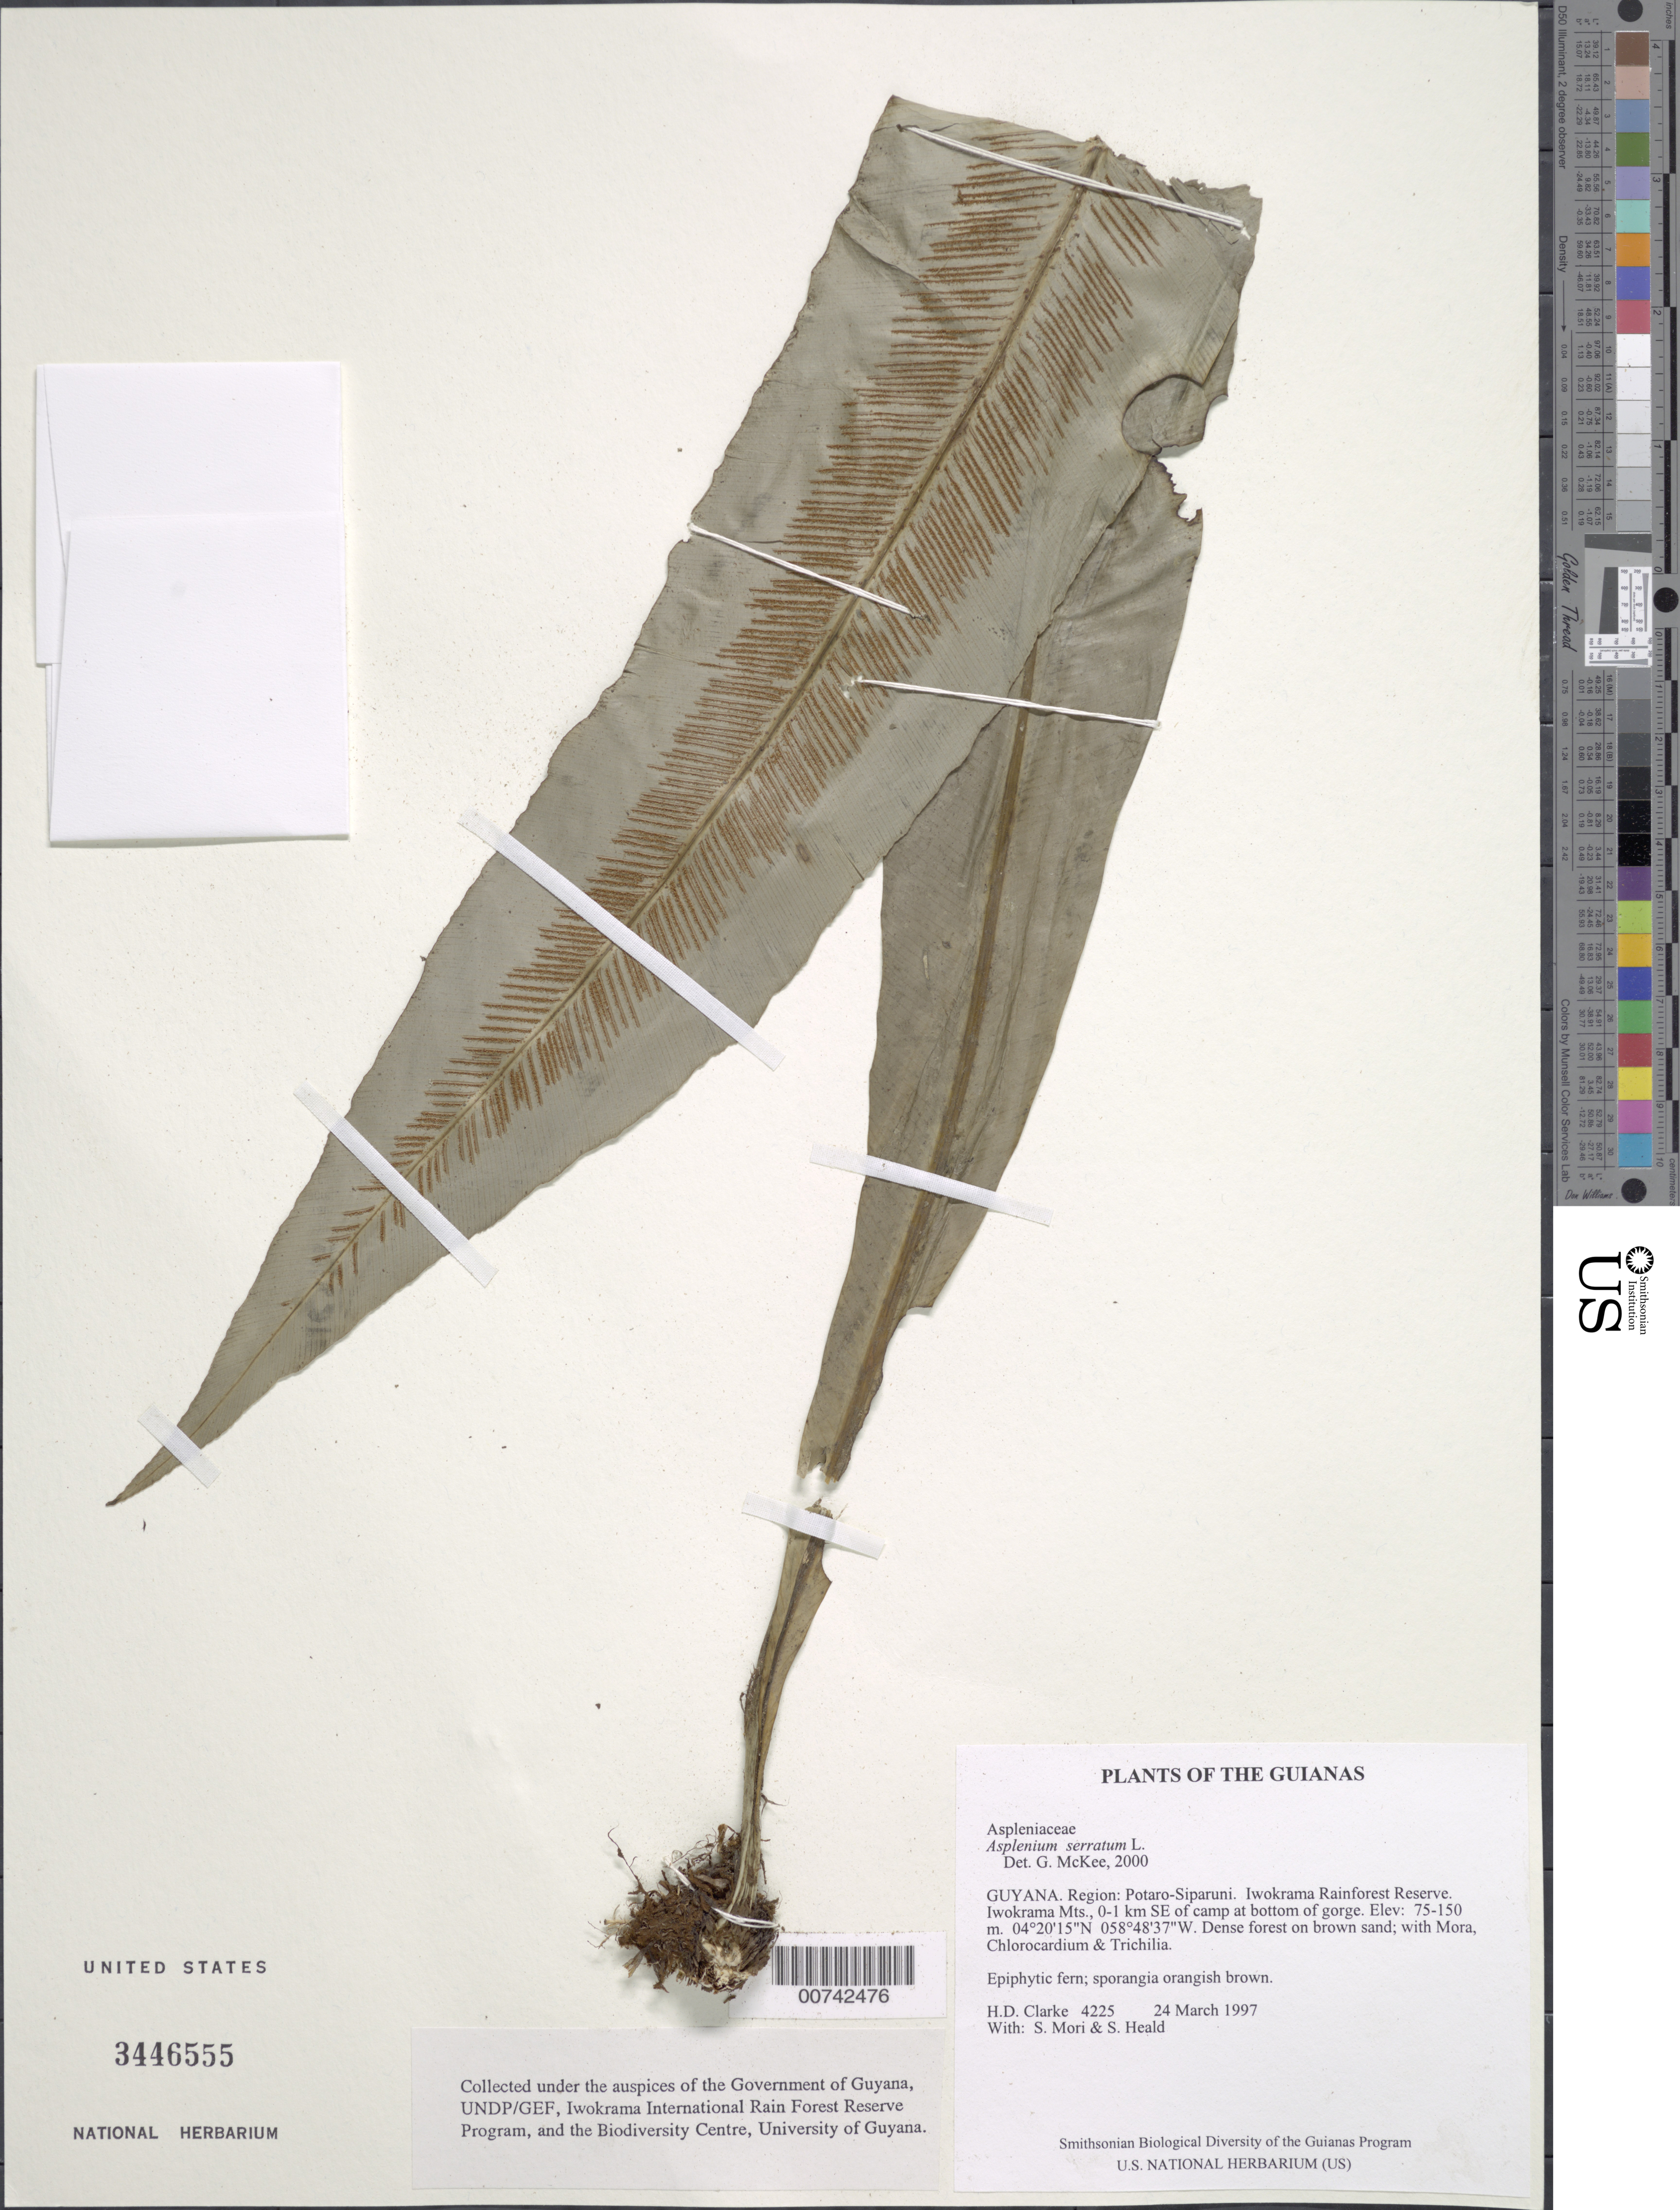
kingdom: Plantae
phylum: Tracheophyta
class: Polypodiopsida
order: Polypodiales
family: Aspleniaceae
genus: Asplenium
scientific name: Asplenium serratum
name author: L.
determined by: McKee, G. S., (US), NMNH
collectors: H. D. Clarke, S. Mori & S. Heald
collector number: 4225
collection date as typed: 24 March 1997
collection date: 1997-03-24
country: Guyana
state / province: Potaro-Siparuni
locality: Iwokrama Rainforest Reserve. Iwokrama Mts., 0-1 km SE of camp at bottom of gorge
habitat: Dense forest on brown sand; with Mora, Chlorocardium & Trichilia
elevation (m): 75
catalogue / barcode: US 3446555